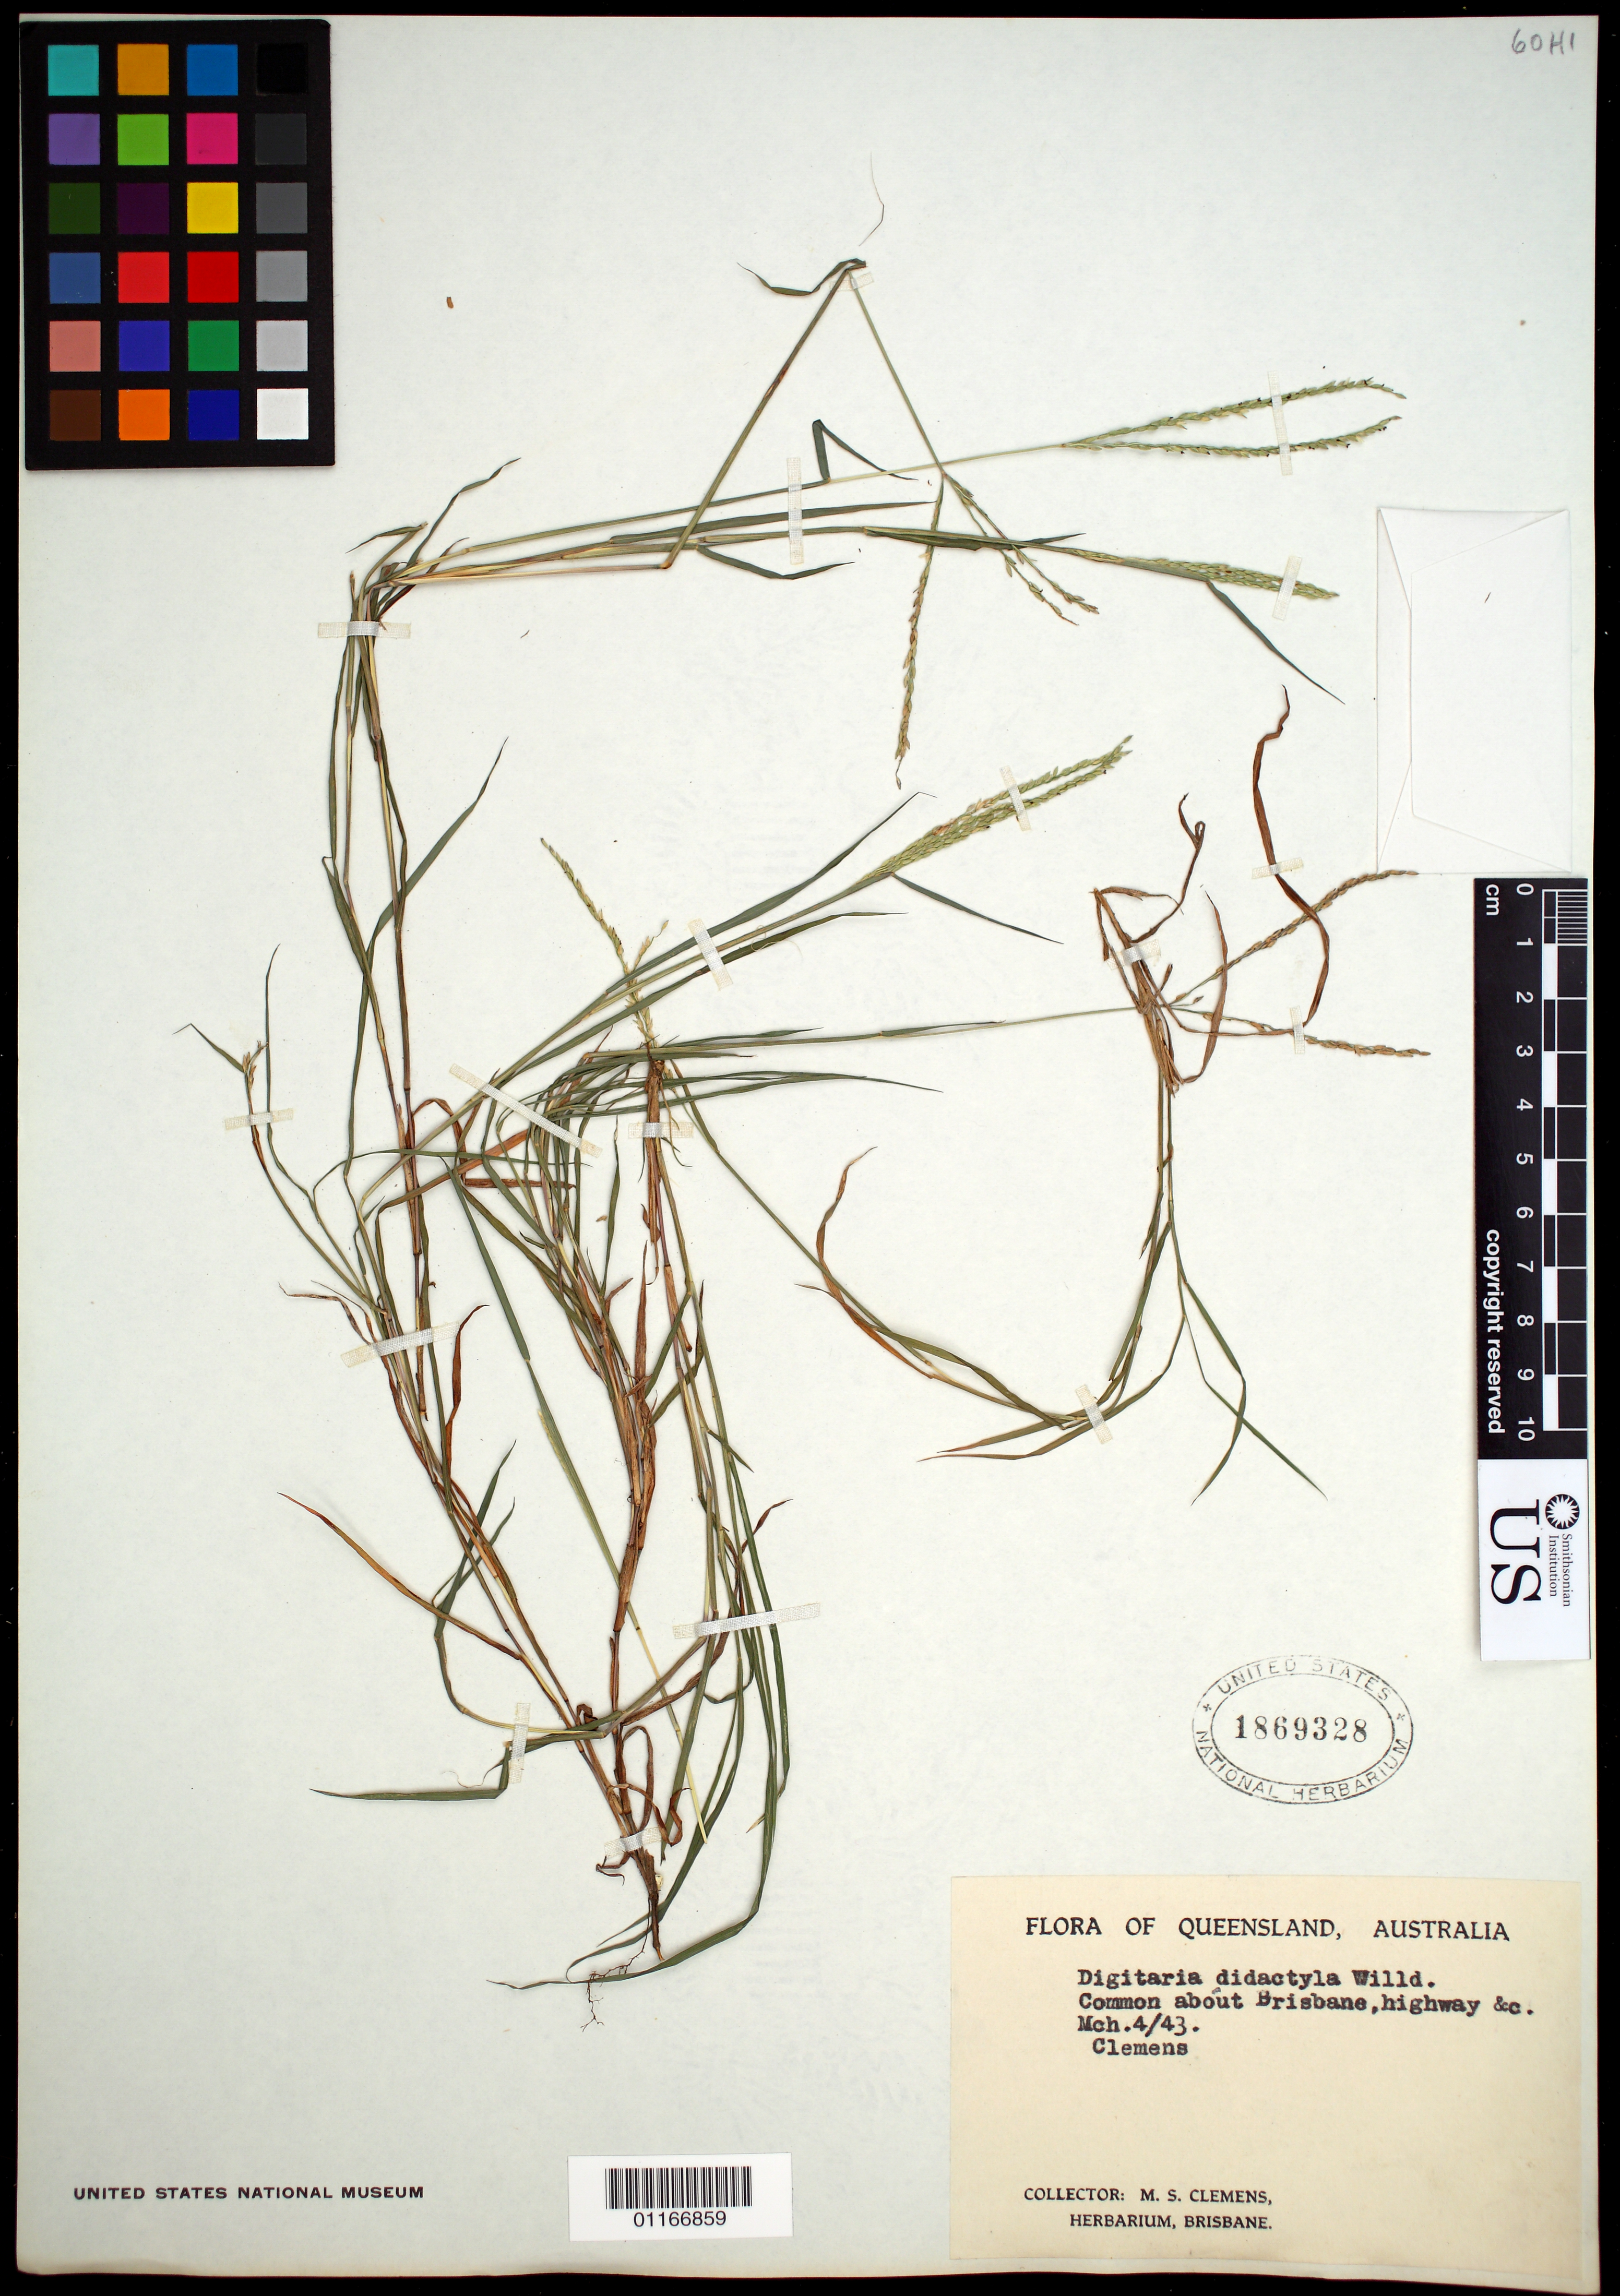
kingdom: Plantae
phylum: Tracheophyta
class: Liliopsida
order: Poales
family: Poaceae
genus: Digitaria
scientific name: Digitaria didactyla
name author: Willd.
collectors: M. S. Clemens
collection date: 1943-03-04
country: Australia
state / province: Queensland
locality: Common about Brisbane, highway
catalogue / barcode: US 1869328